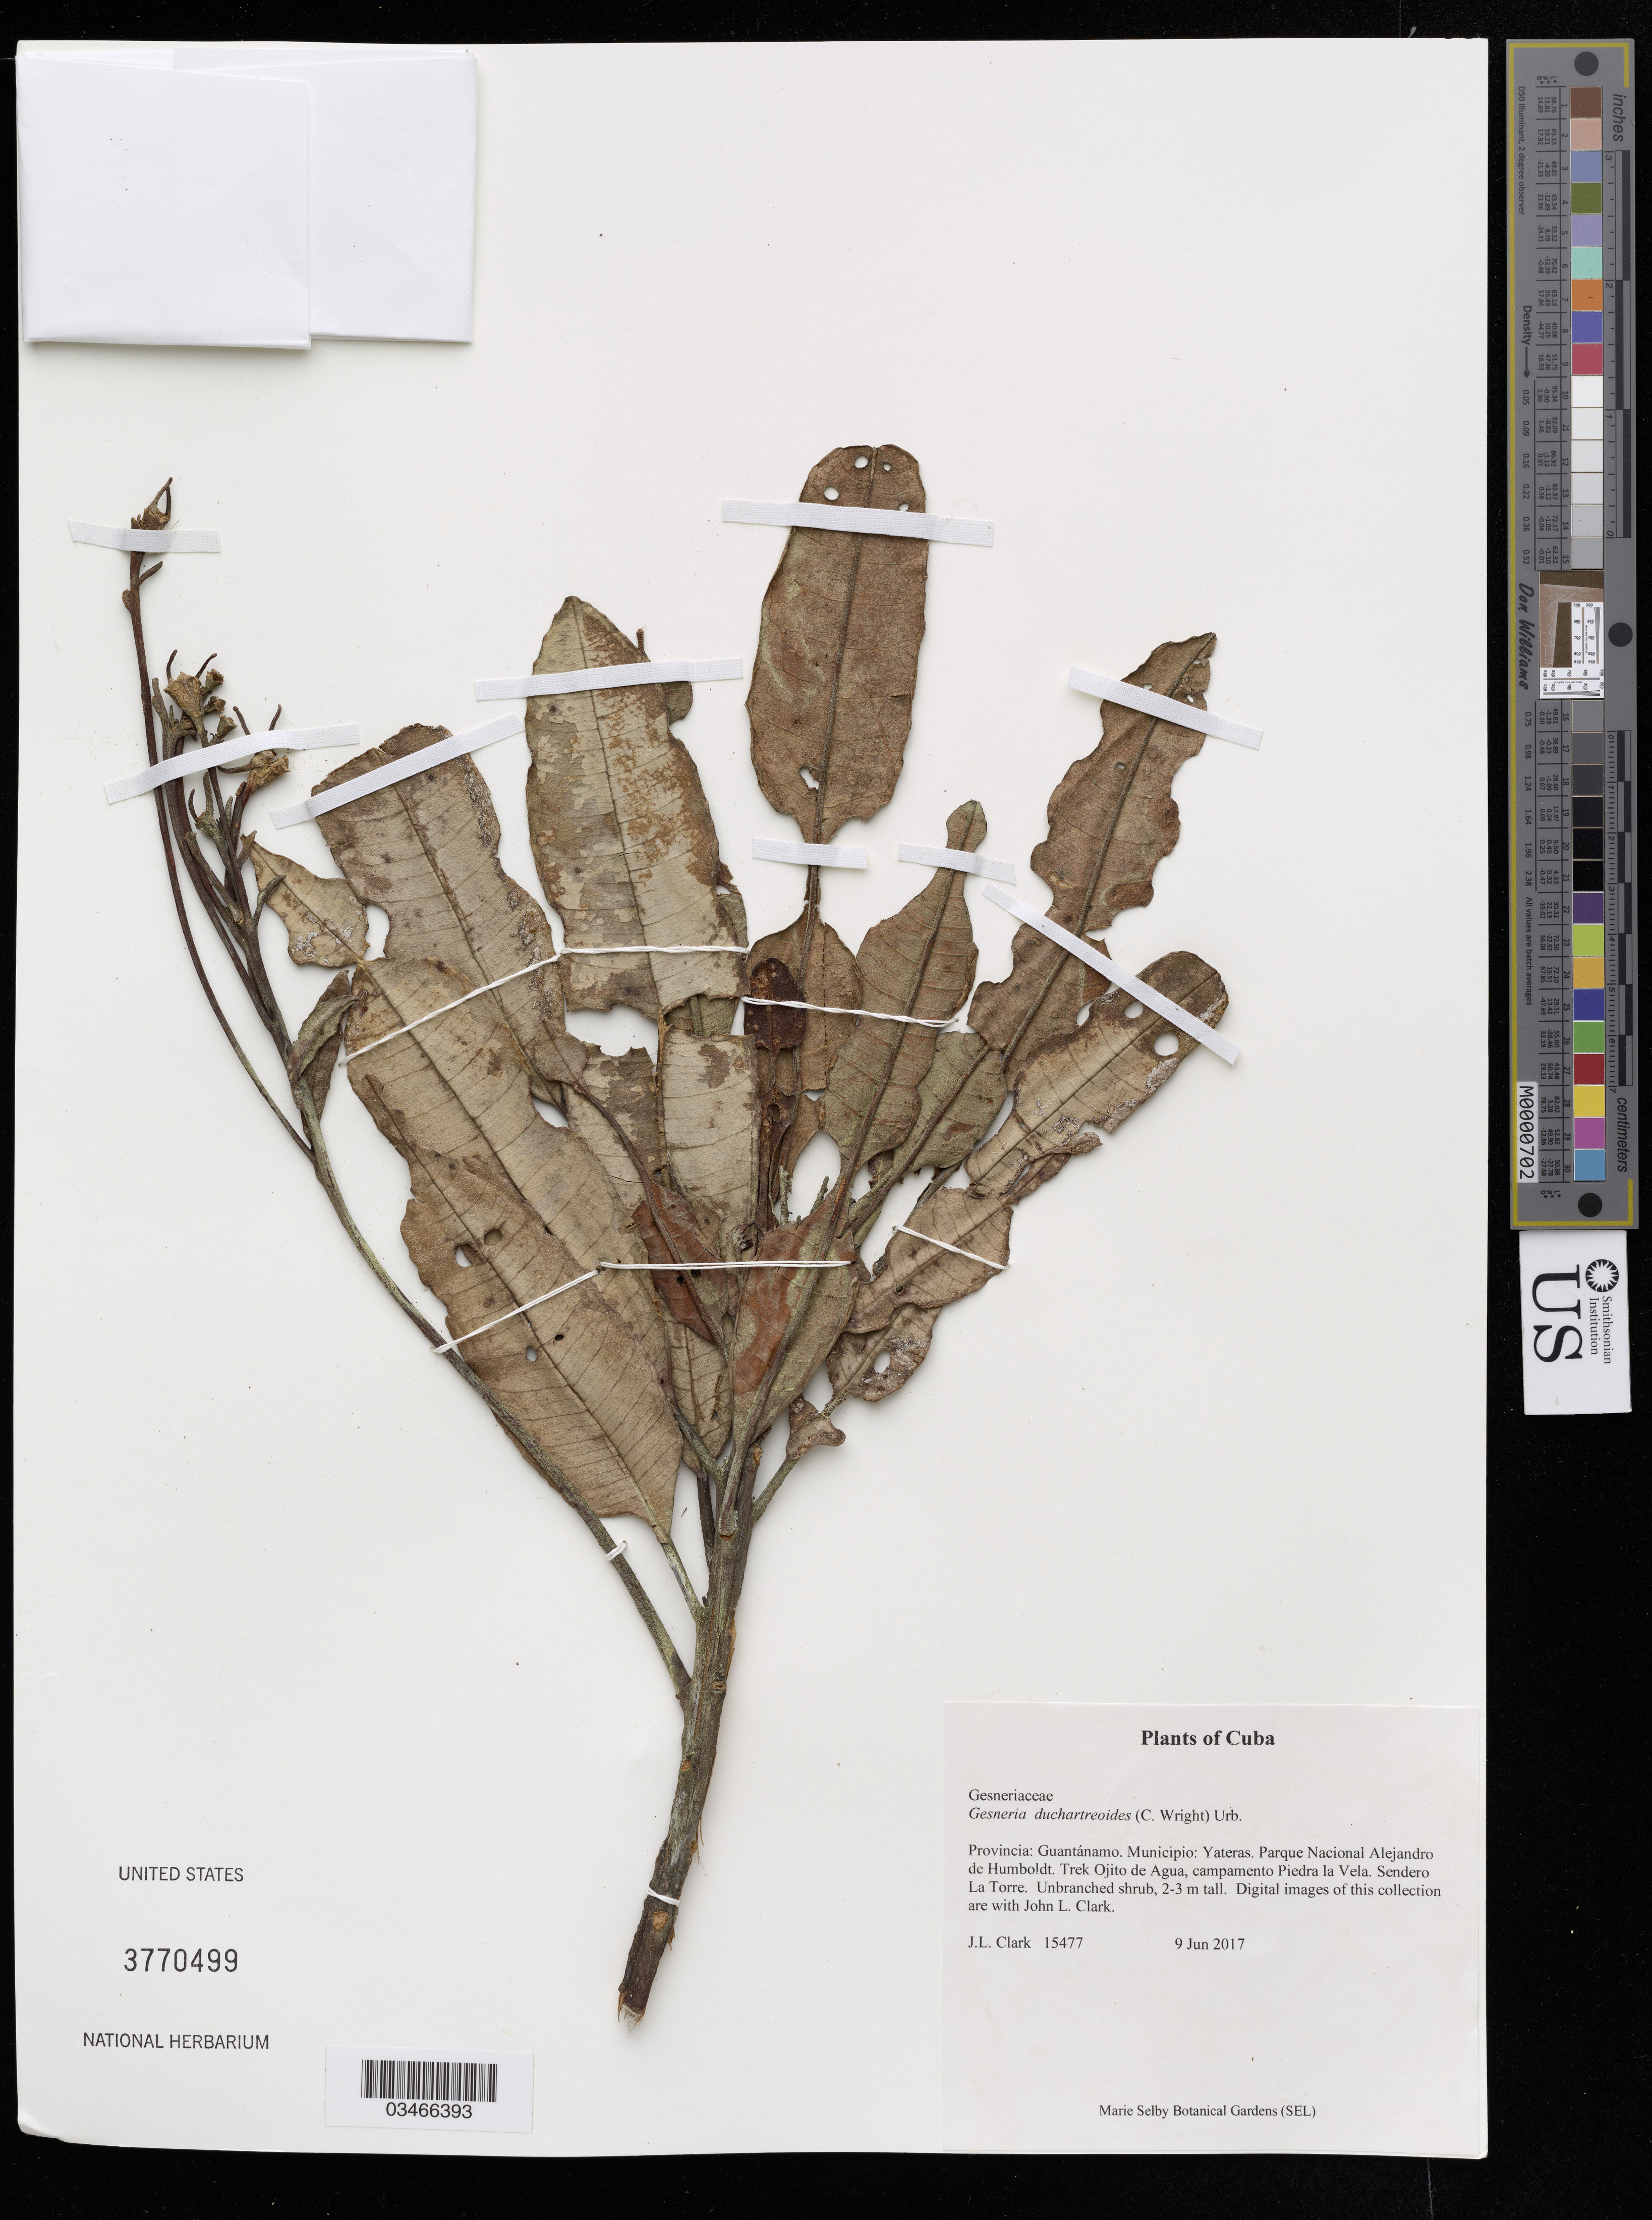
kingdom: Plantae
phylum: Tracheophyta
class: Magnoliopsida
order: Lamiales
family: Gesneriaceae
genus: Gesneria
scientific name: Gesneria duchartreoides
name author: (C. Wright) Urb.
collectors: J. Clark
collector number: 15477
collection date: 2017-06-09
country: Cuba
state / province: Guantánamo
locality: Municipio: Yateras. Parque Nacional Alejandro de Humboldt. Trek Ojito de Agua, campamento Piedra la Vela. Sendero La Torre.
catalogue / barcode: US 3770499